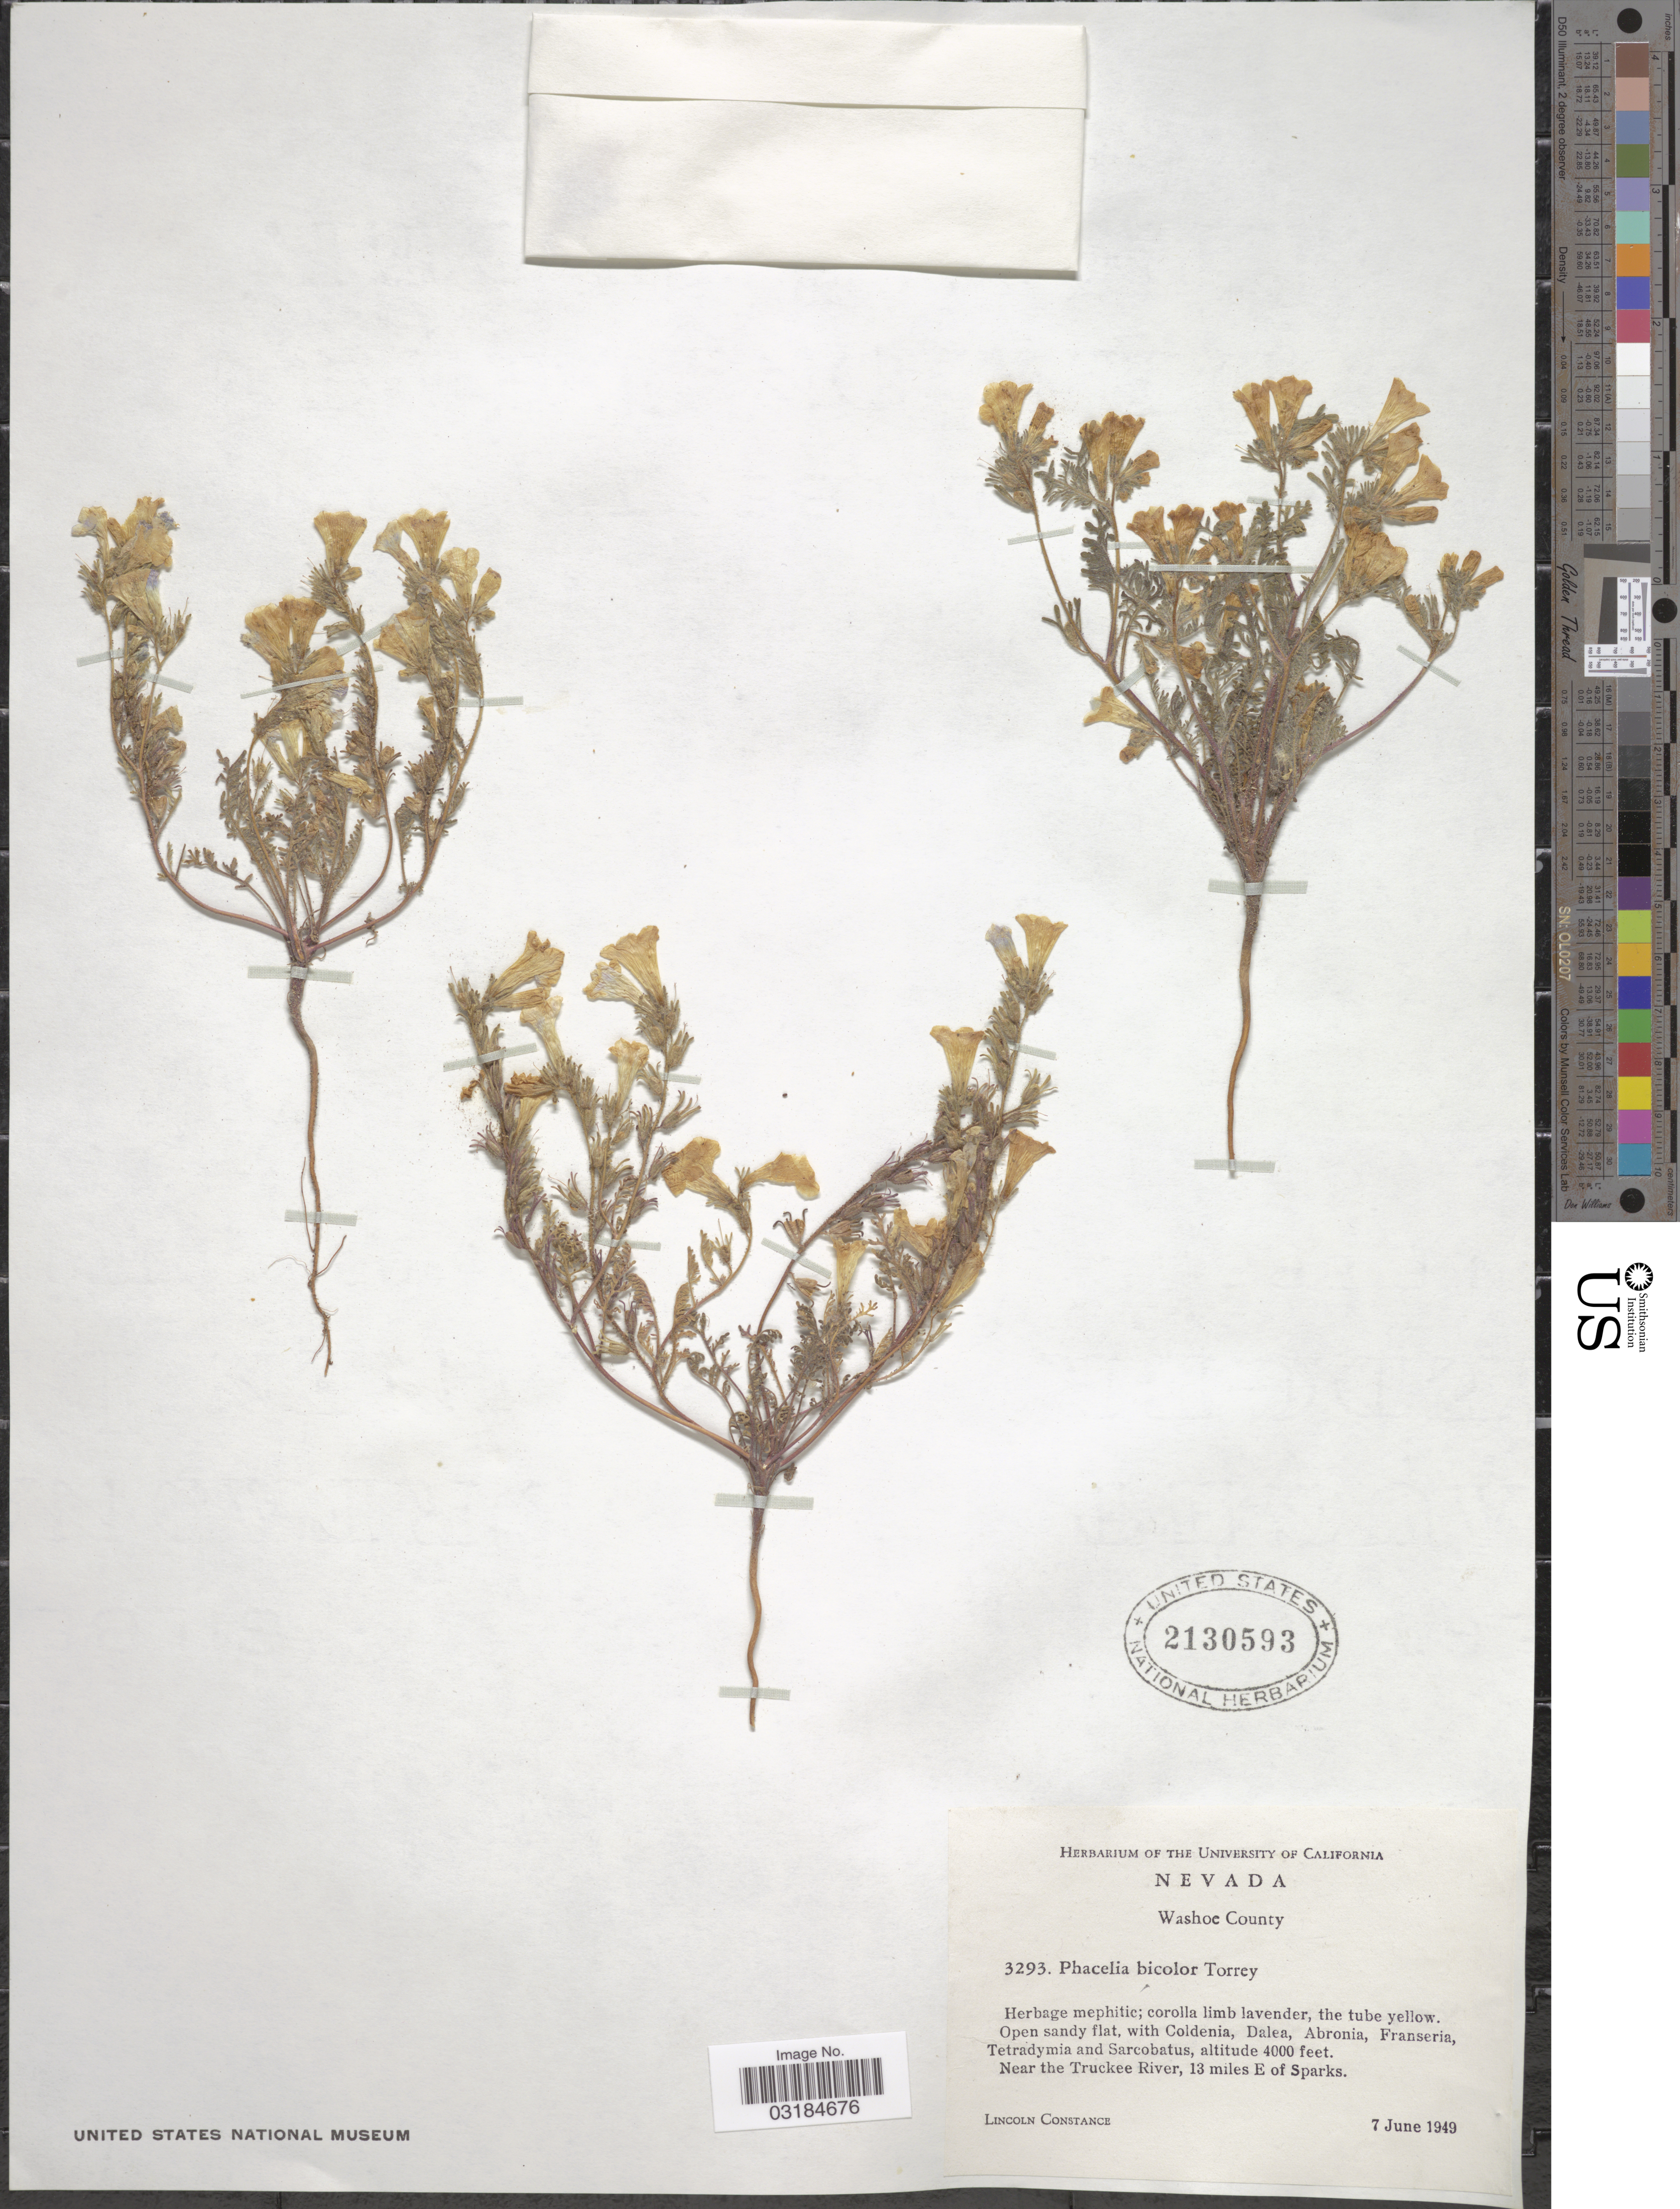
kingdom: Plantae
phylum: Tracheophyta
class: Magnoliopsida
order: Boraginales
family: Hydrophyllaceae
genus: Phacelia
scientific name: Phacelia bicolor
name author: Torr. in C. King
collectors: L. Constance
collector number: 3293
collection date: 1949-06-07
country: United States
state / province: Nevada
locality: Washoe County, Near the Truckee River, 13 miles E of Sparks.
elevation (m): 1219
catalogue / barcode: US 2130593